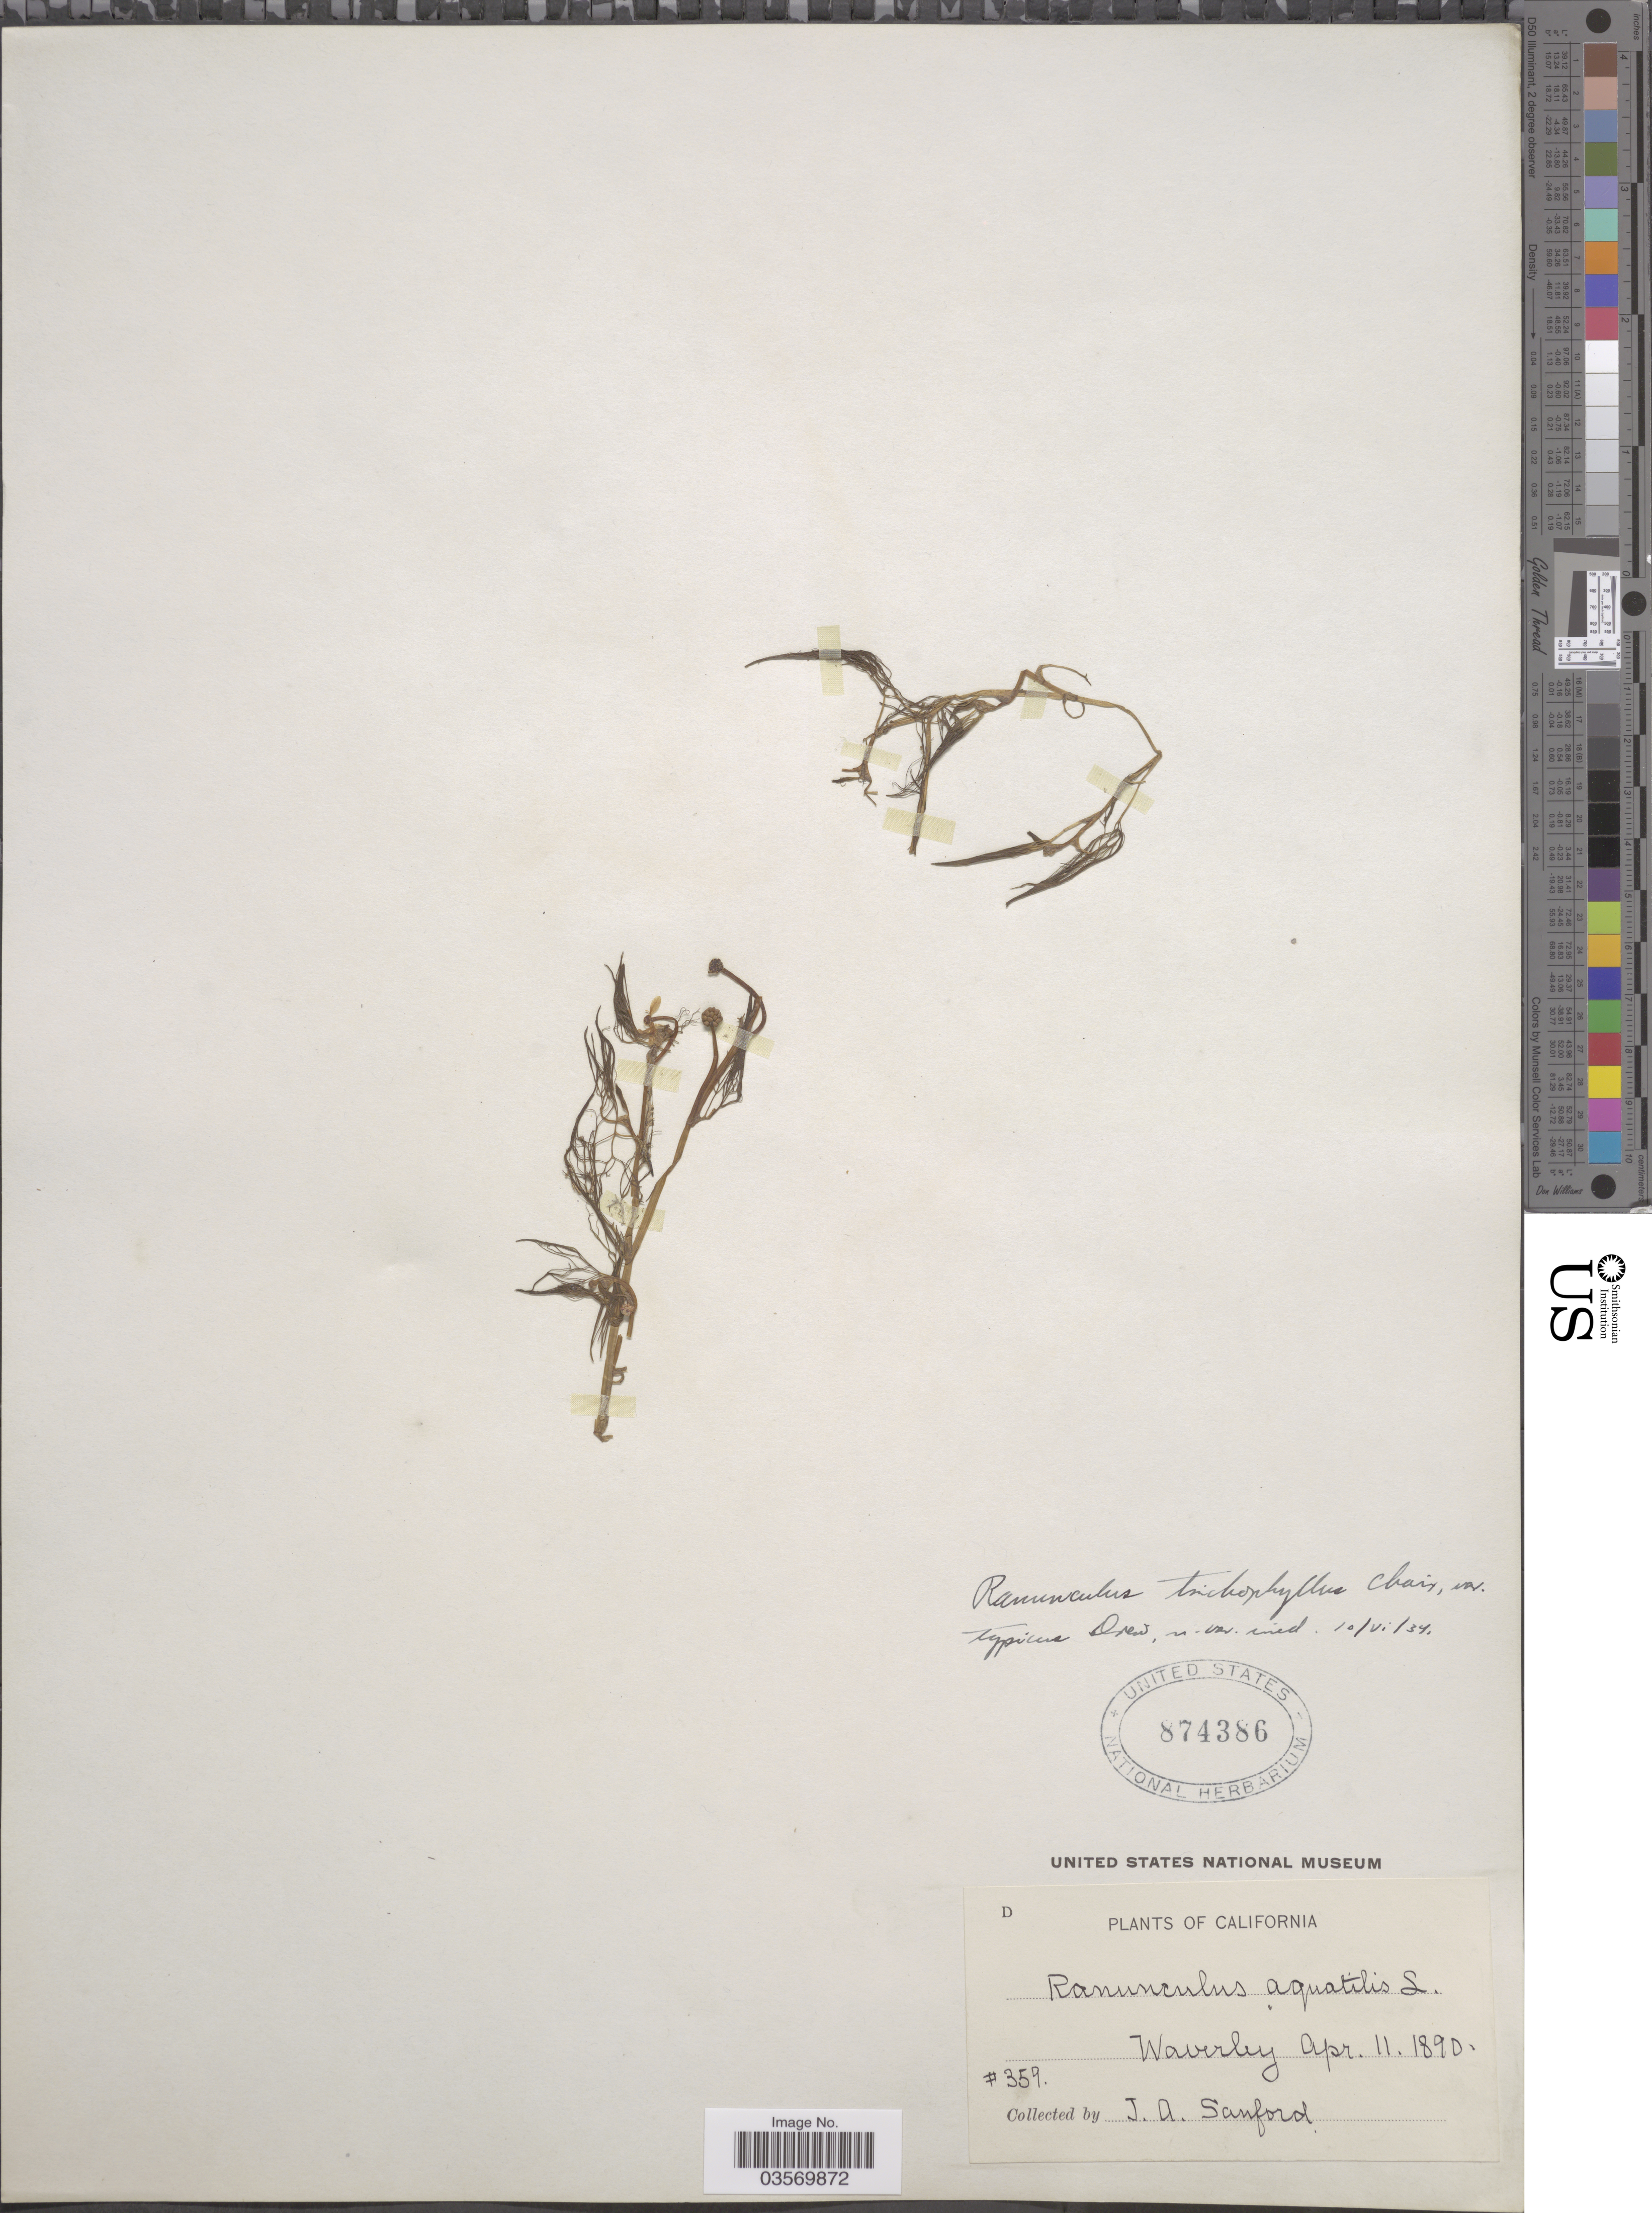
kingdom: Plantae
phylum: Tracheophyta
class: Magnoliopsida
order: Ranunculales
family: Ranunculaceae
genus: Ranunculus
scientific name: Ranunculus trichophyllus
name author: Chaix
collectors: J. Sanford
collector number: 359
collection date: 1890-04-11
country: United States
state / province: California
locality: Waverley.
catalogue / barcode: US 874386